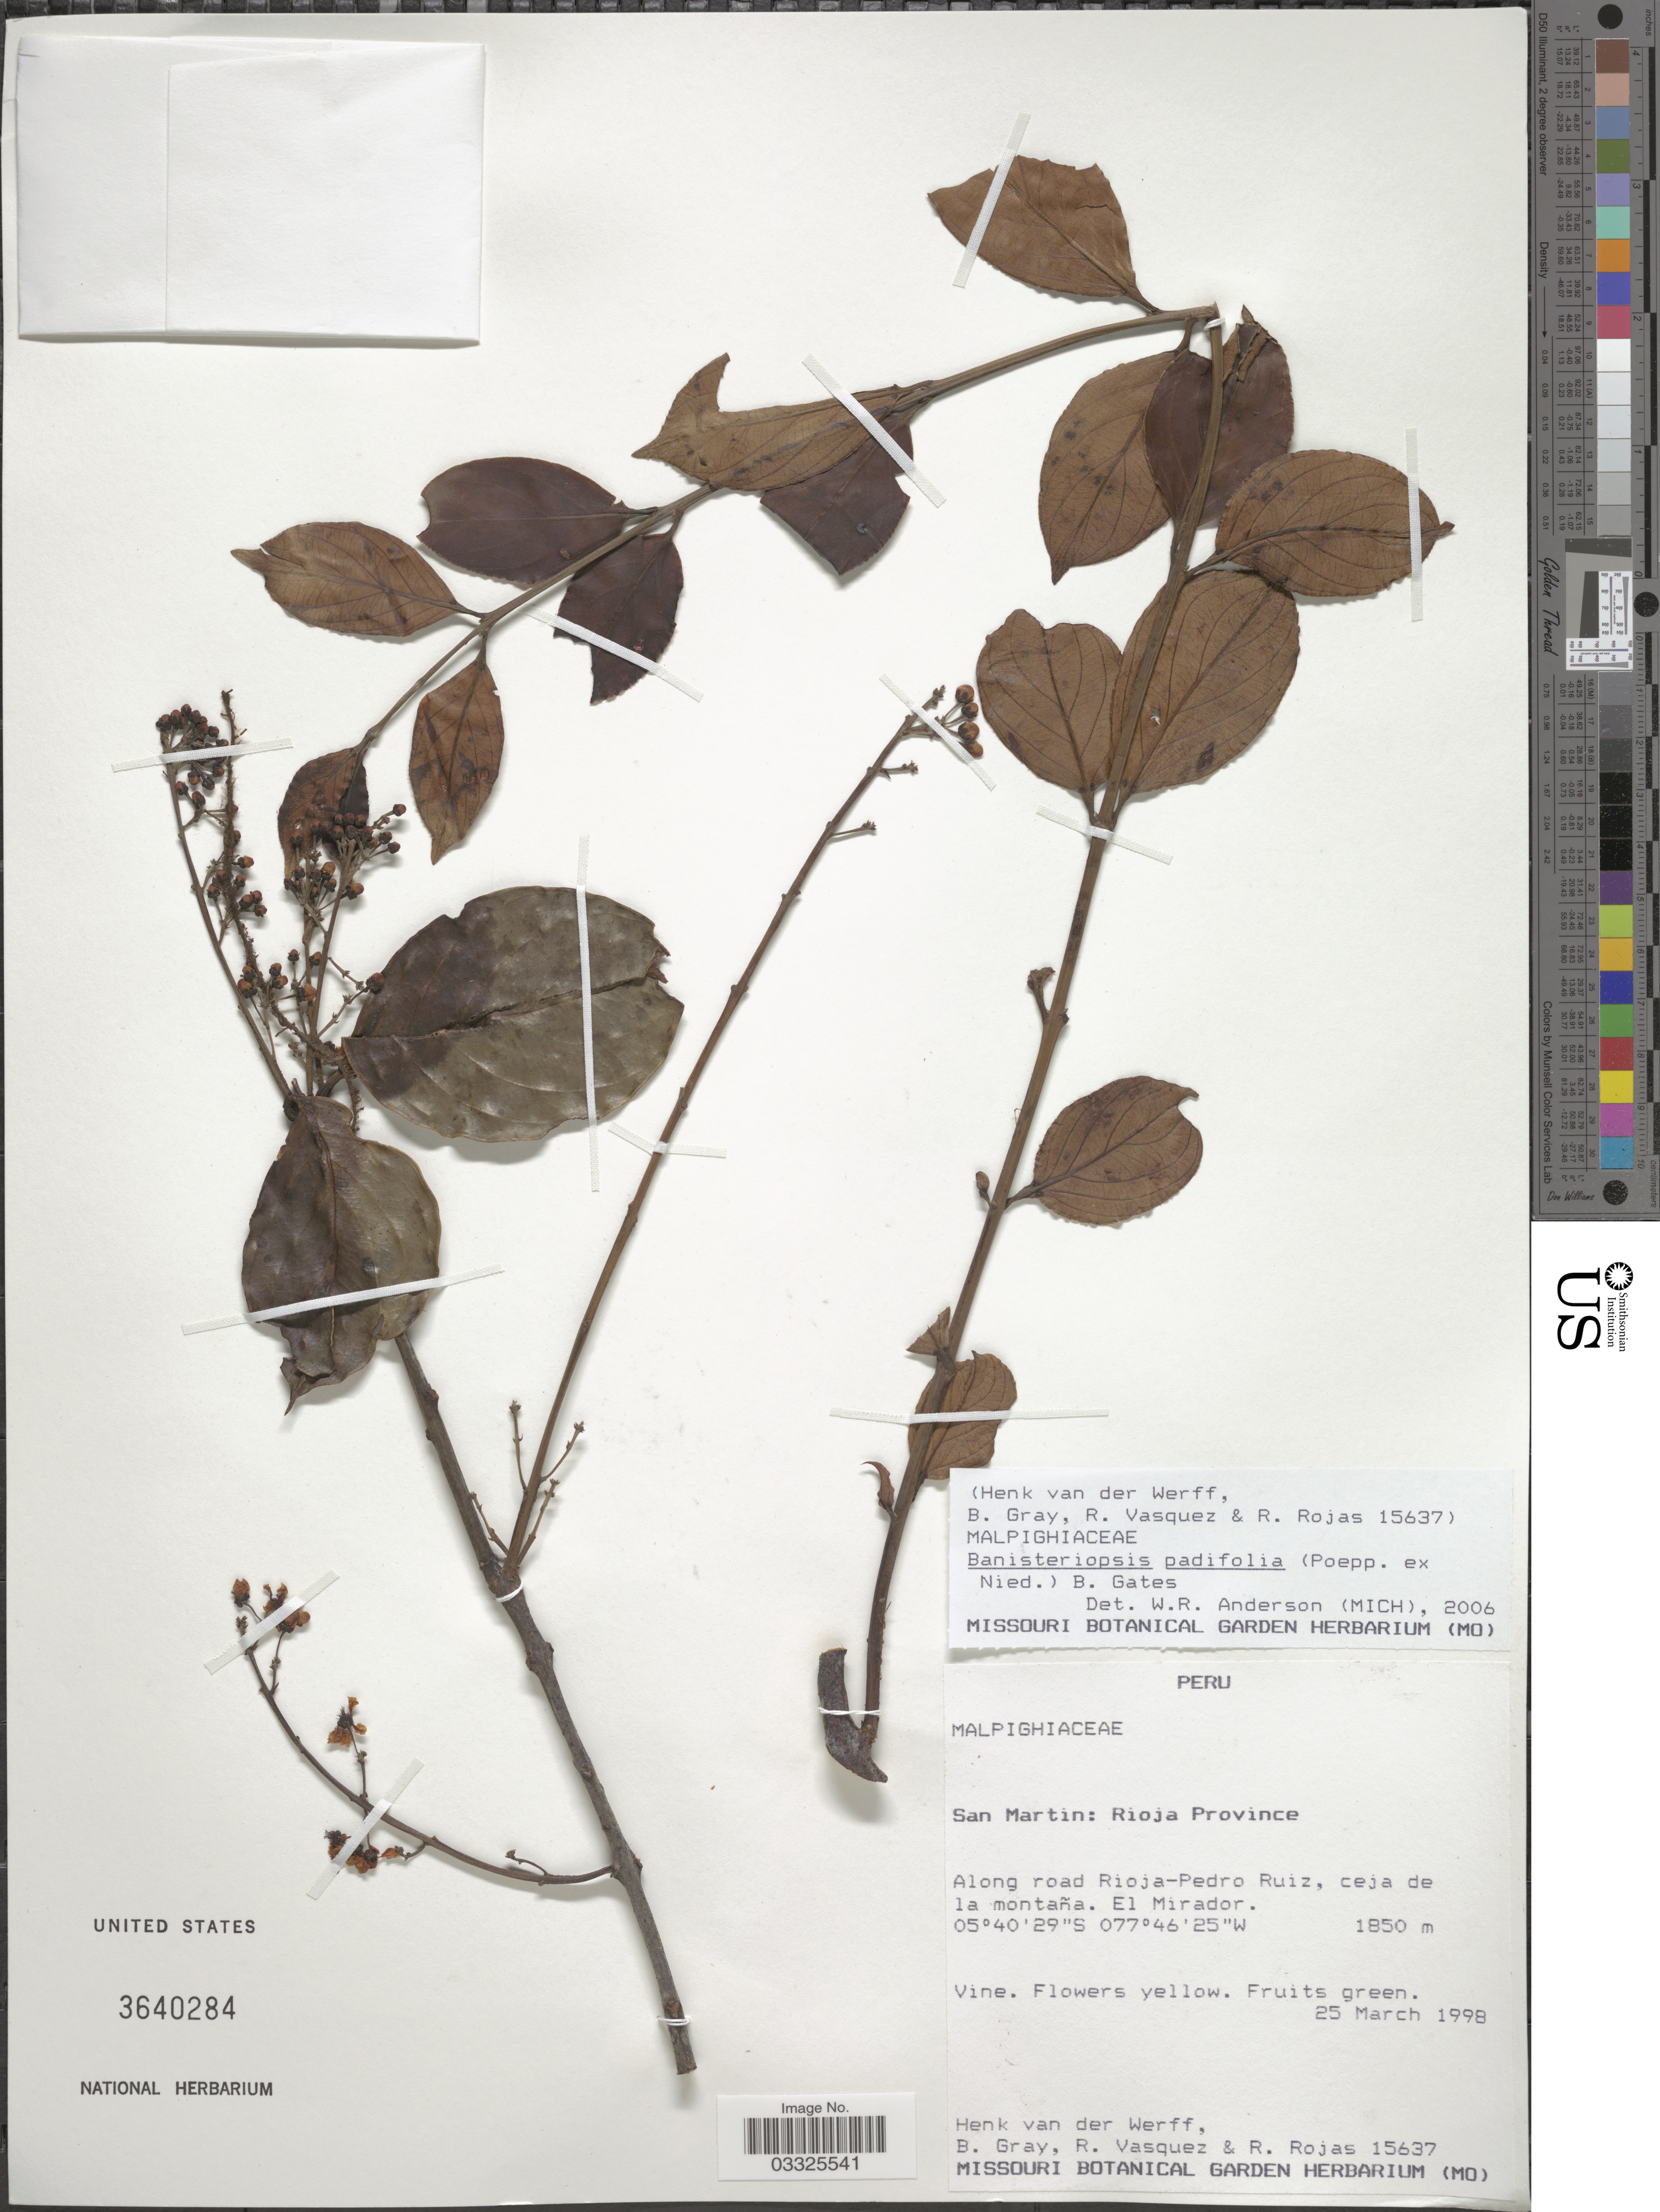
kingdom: Plantae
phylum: Tracheophyta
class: Magnoliopsida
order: Malpighiales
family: Malpighiaceae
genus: Banisteriopsis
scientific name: Banisteriopsis padifolia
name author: (Poepp. ex Nied.) B. Gates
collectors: H. van der Werff, B. Gray, R. Vasquez & R. Rojas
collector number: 15637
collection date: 1998-03-25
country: Peru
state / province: San Martín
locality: Rioja Province. Along road Rioja-Pedro Ruiz, ceja de la montaña. El Mirador.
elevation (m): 1850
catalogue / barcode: US 3640284